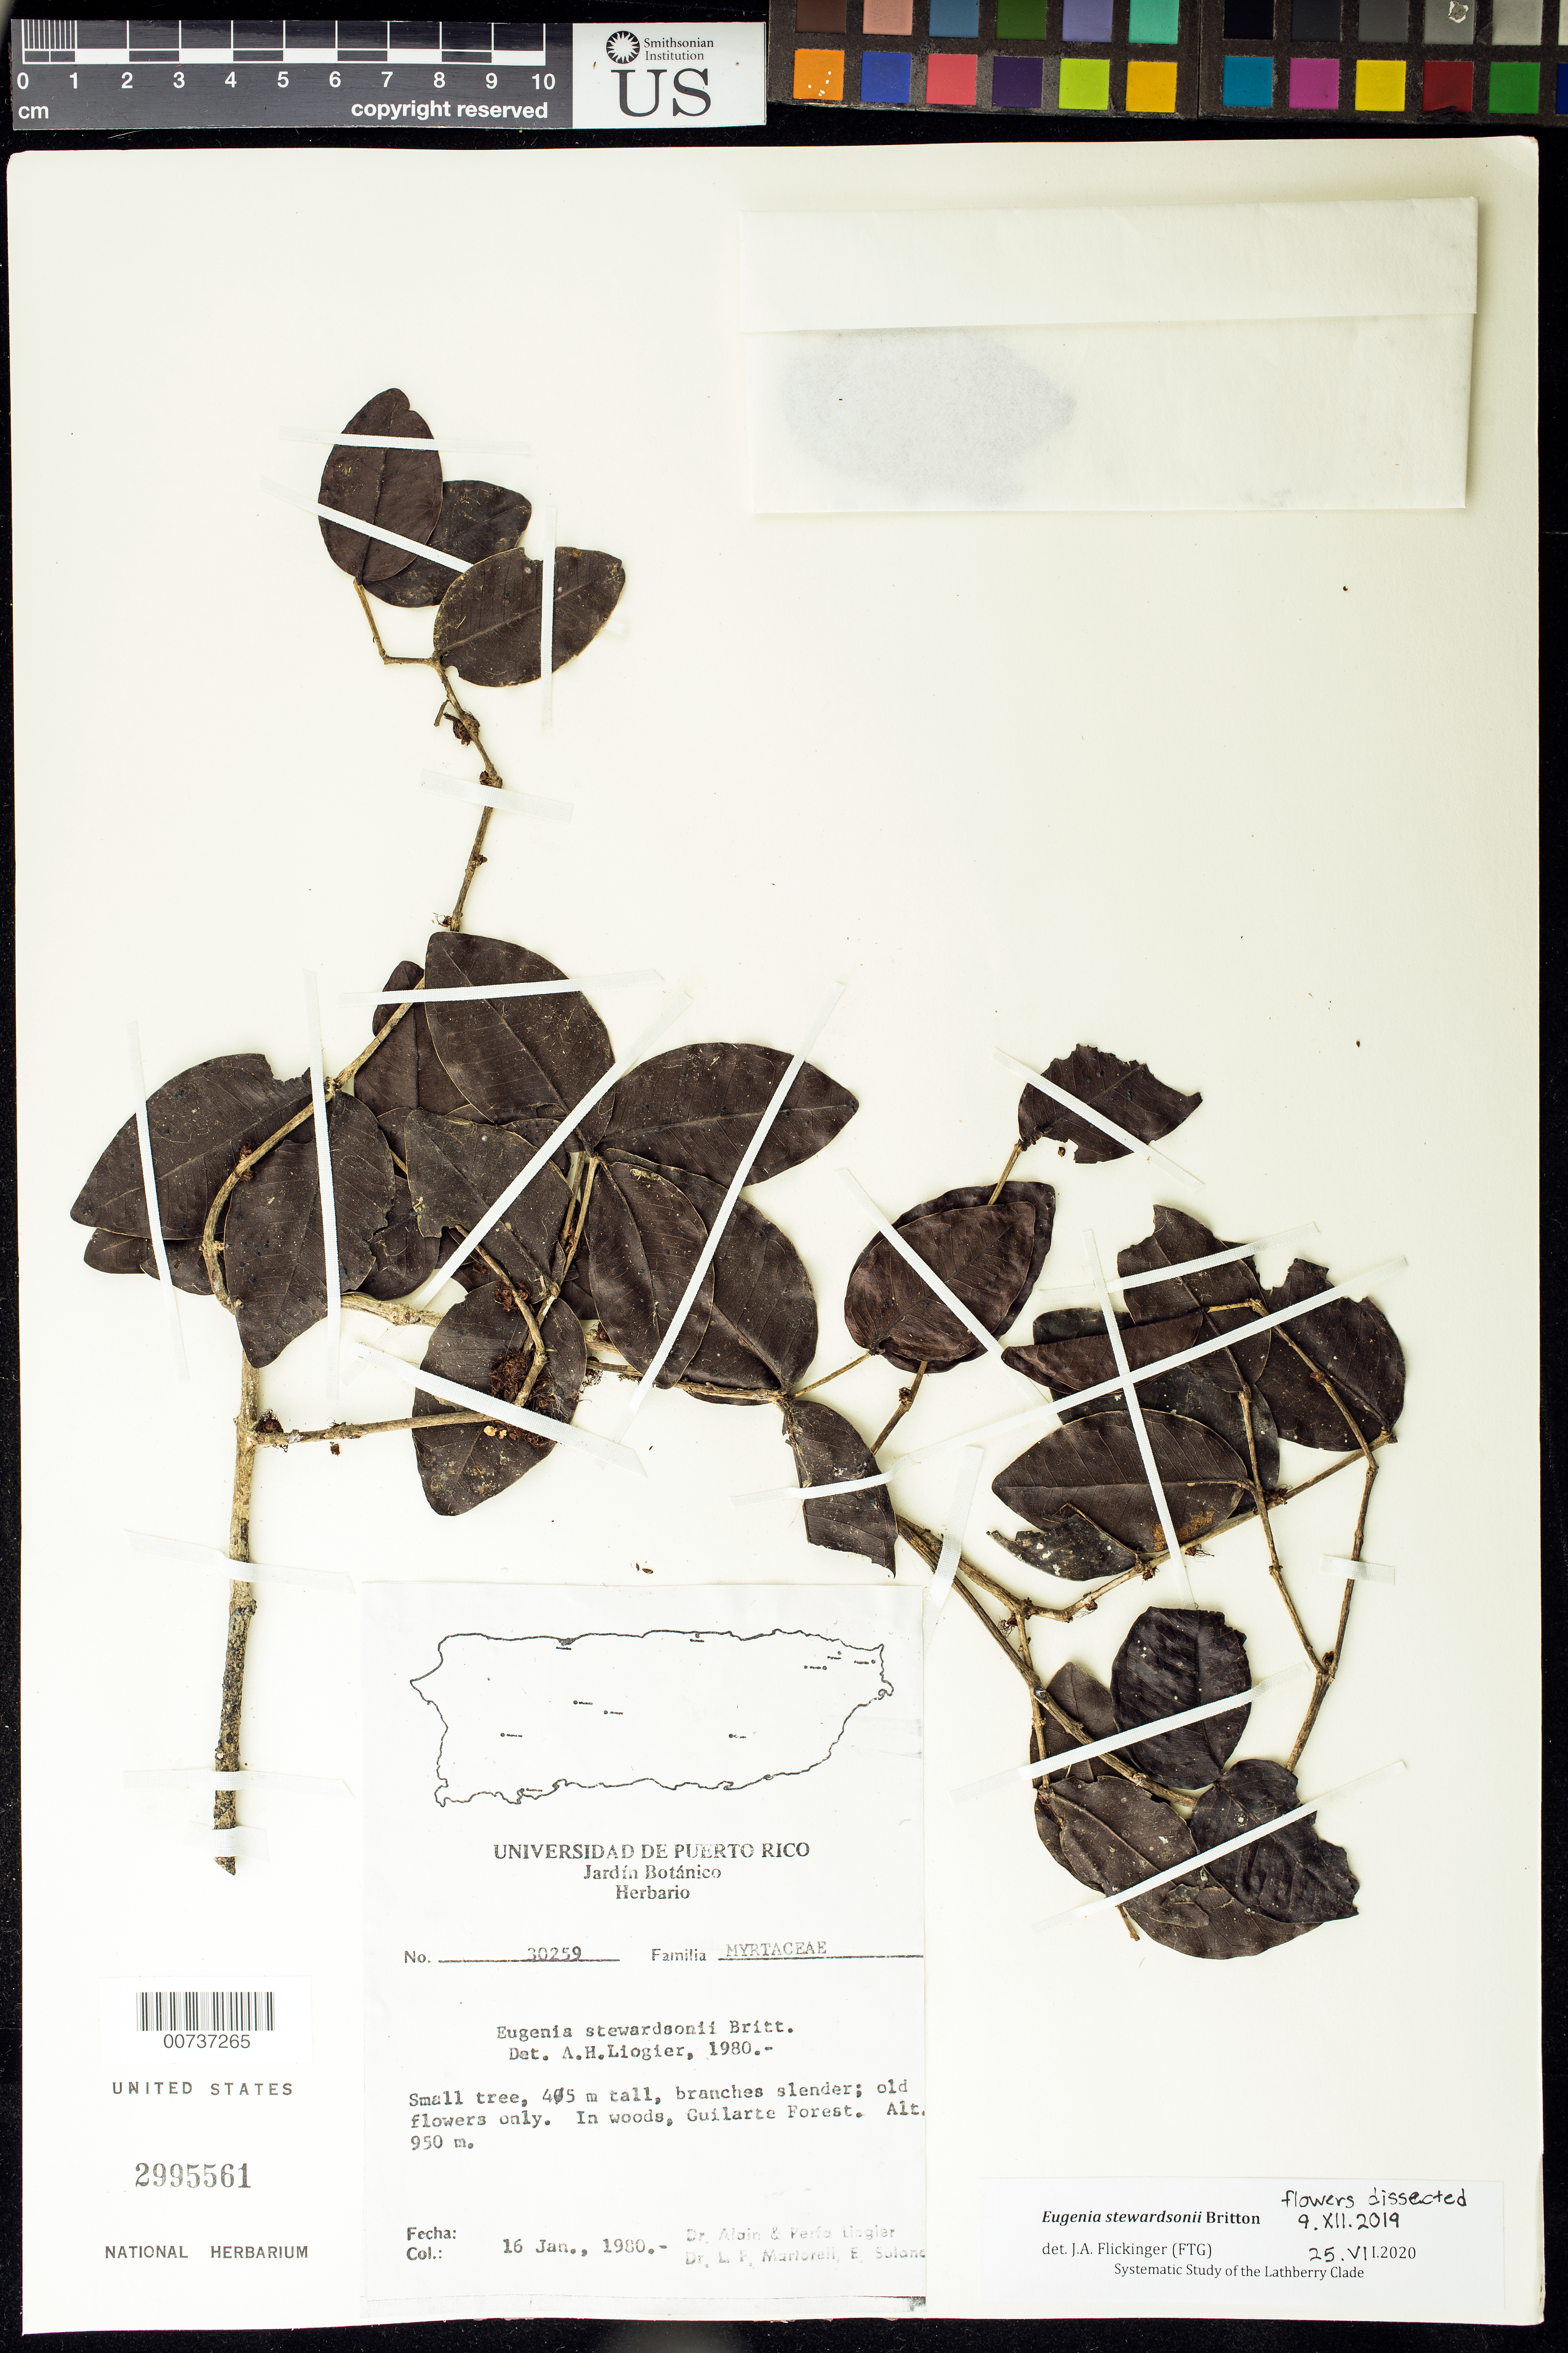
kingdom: Plantae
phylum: Tracheophyta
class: Magnoliopsida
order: Myrtales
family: Myrtaceae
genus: Eugenia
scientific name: Eugenia stewardsonii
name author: Britton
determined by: Liogier, Alain H.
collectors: A. H. Liogier, M. P. Liogier, L. Martorell & E. Solano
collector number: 30259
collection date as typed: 16 Jan 1980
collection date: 1980-01-16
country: Puerto Rico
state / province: Adjuntas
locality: Guilarte Forest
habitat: In woods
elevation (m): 950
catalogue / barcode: US 2995561